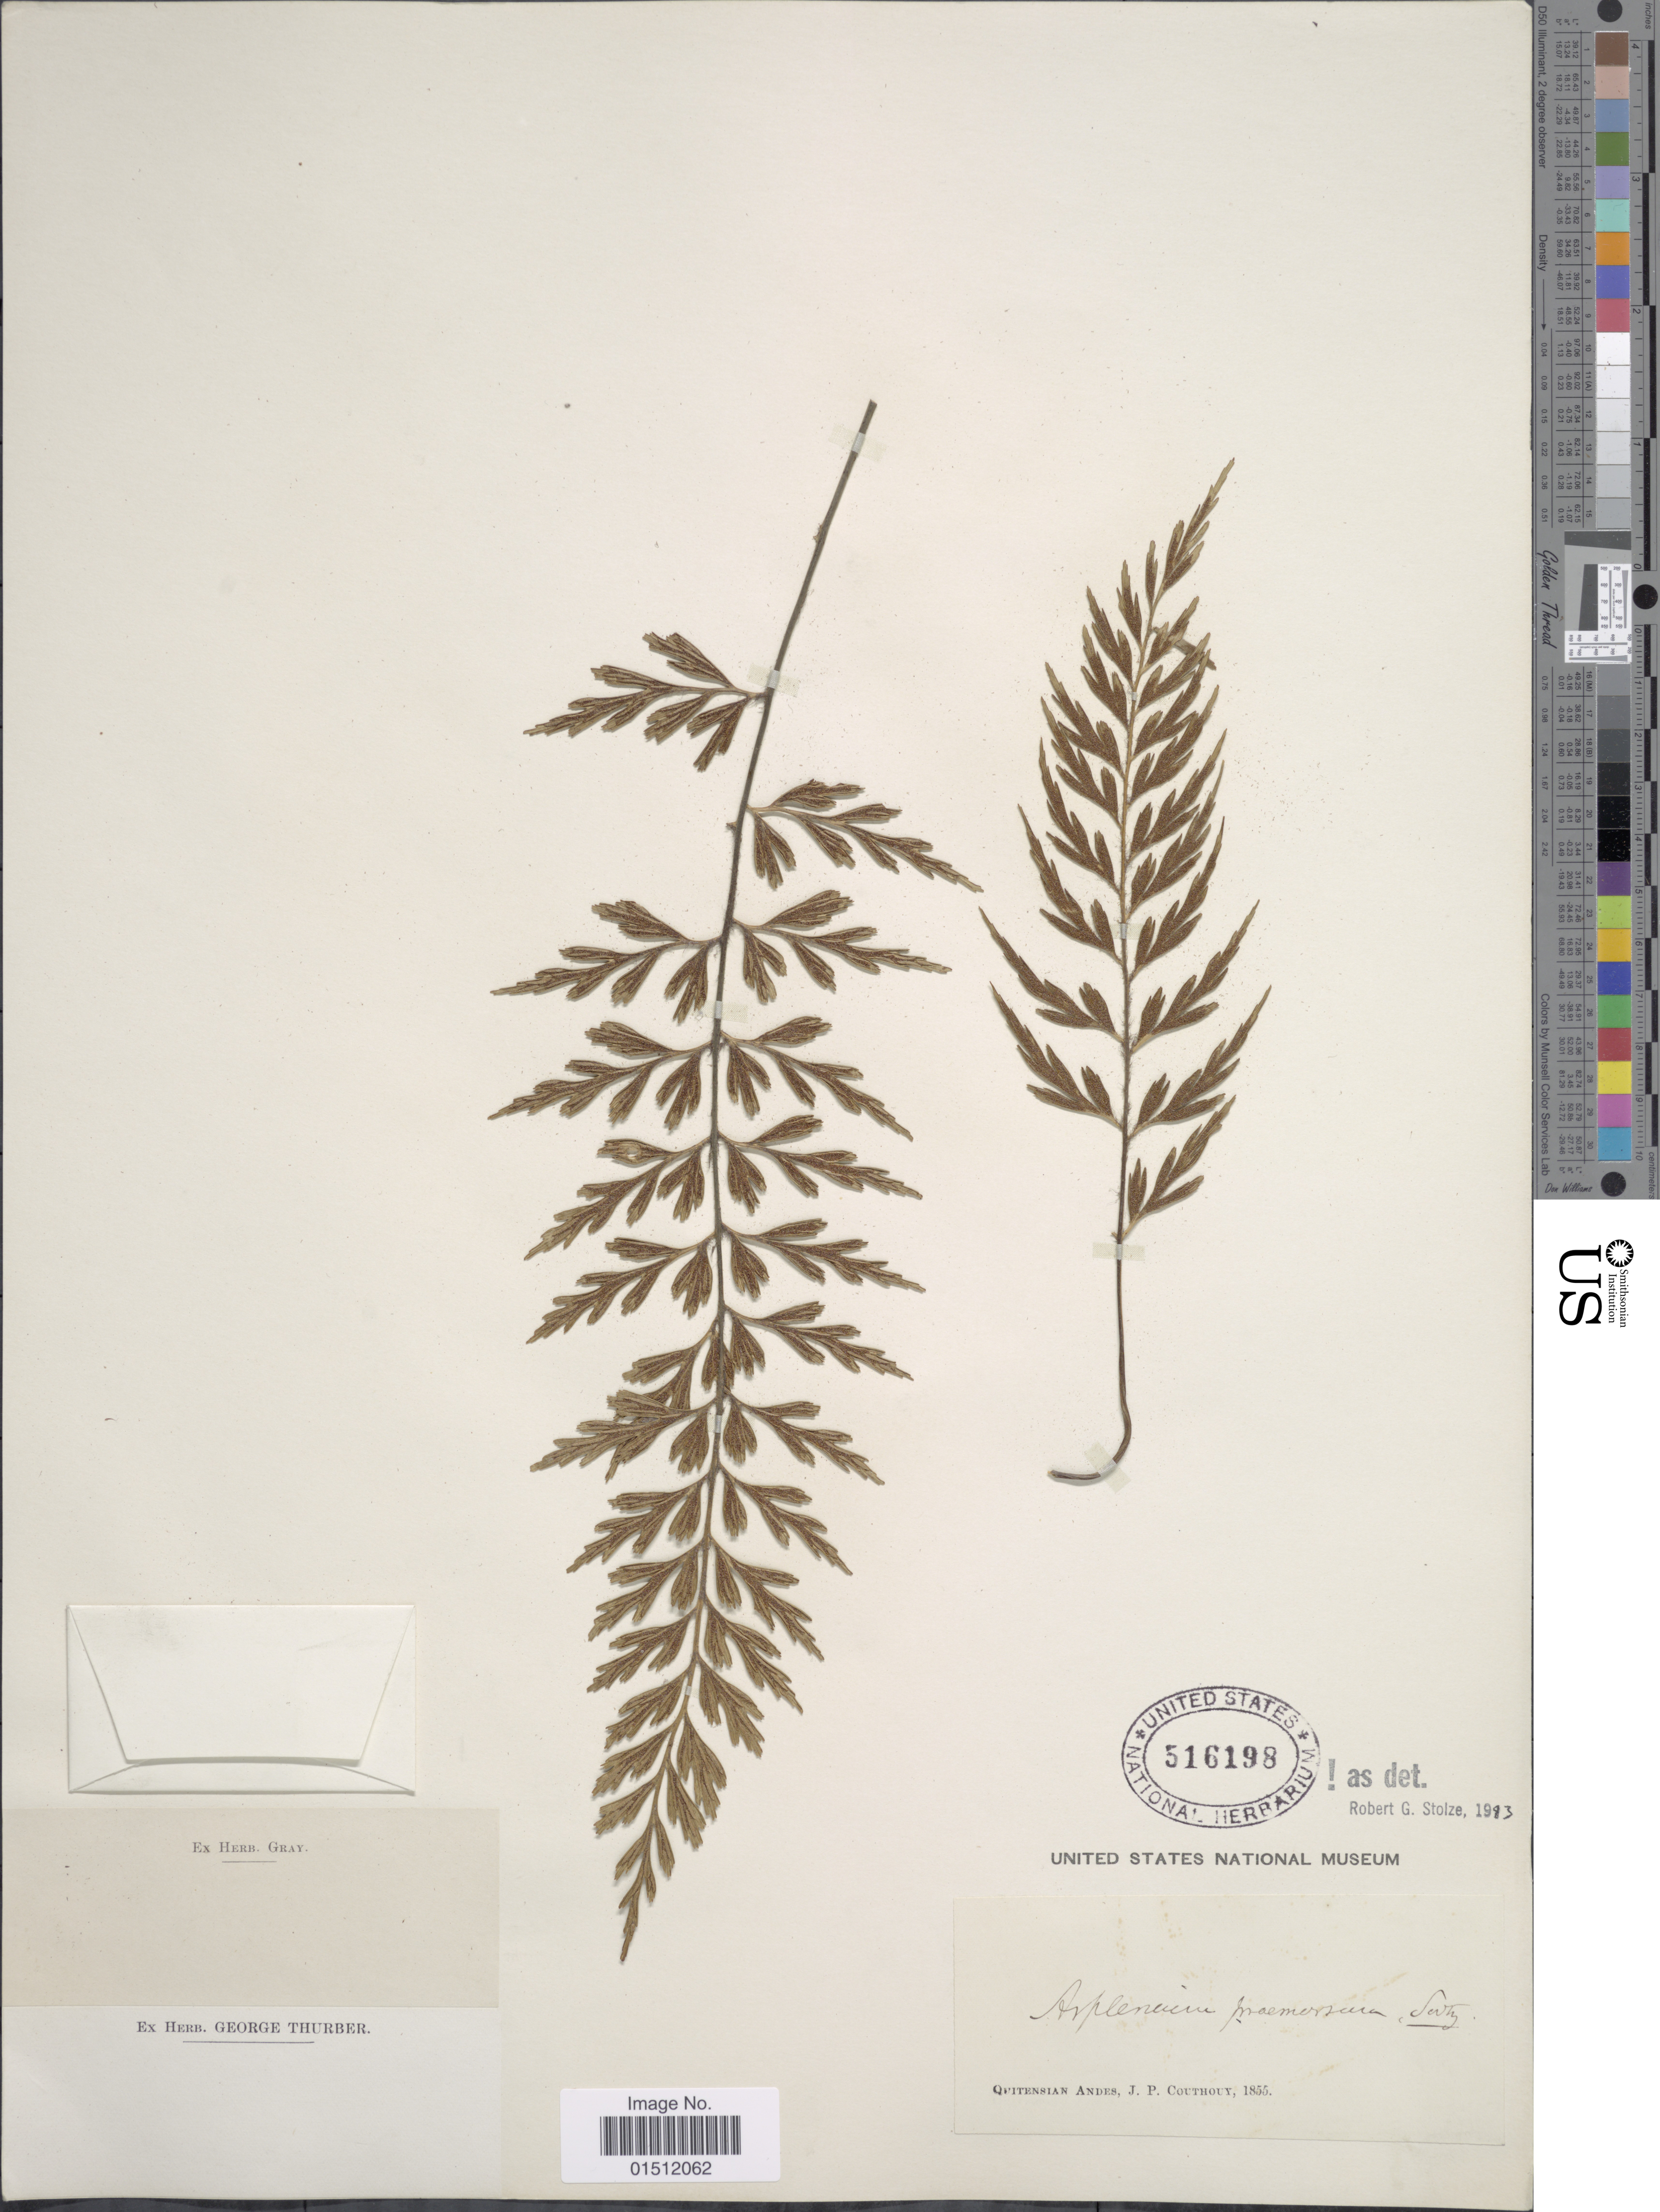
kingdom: Plantae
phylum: Tracheophyta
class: Polypodiopsida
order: Polypodiales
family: Aspleniaceae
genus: Asplenium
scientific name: Asplenium praemorsum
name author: Sw.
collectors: J. Couthouy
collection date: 1855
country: Ecuador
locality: Andes Quitensian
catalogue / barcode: US 516198